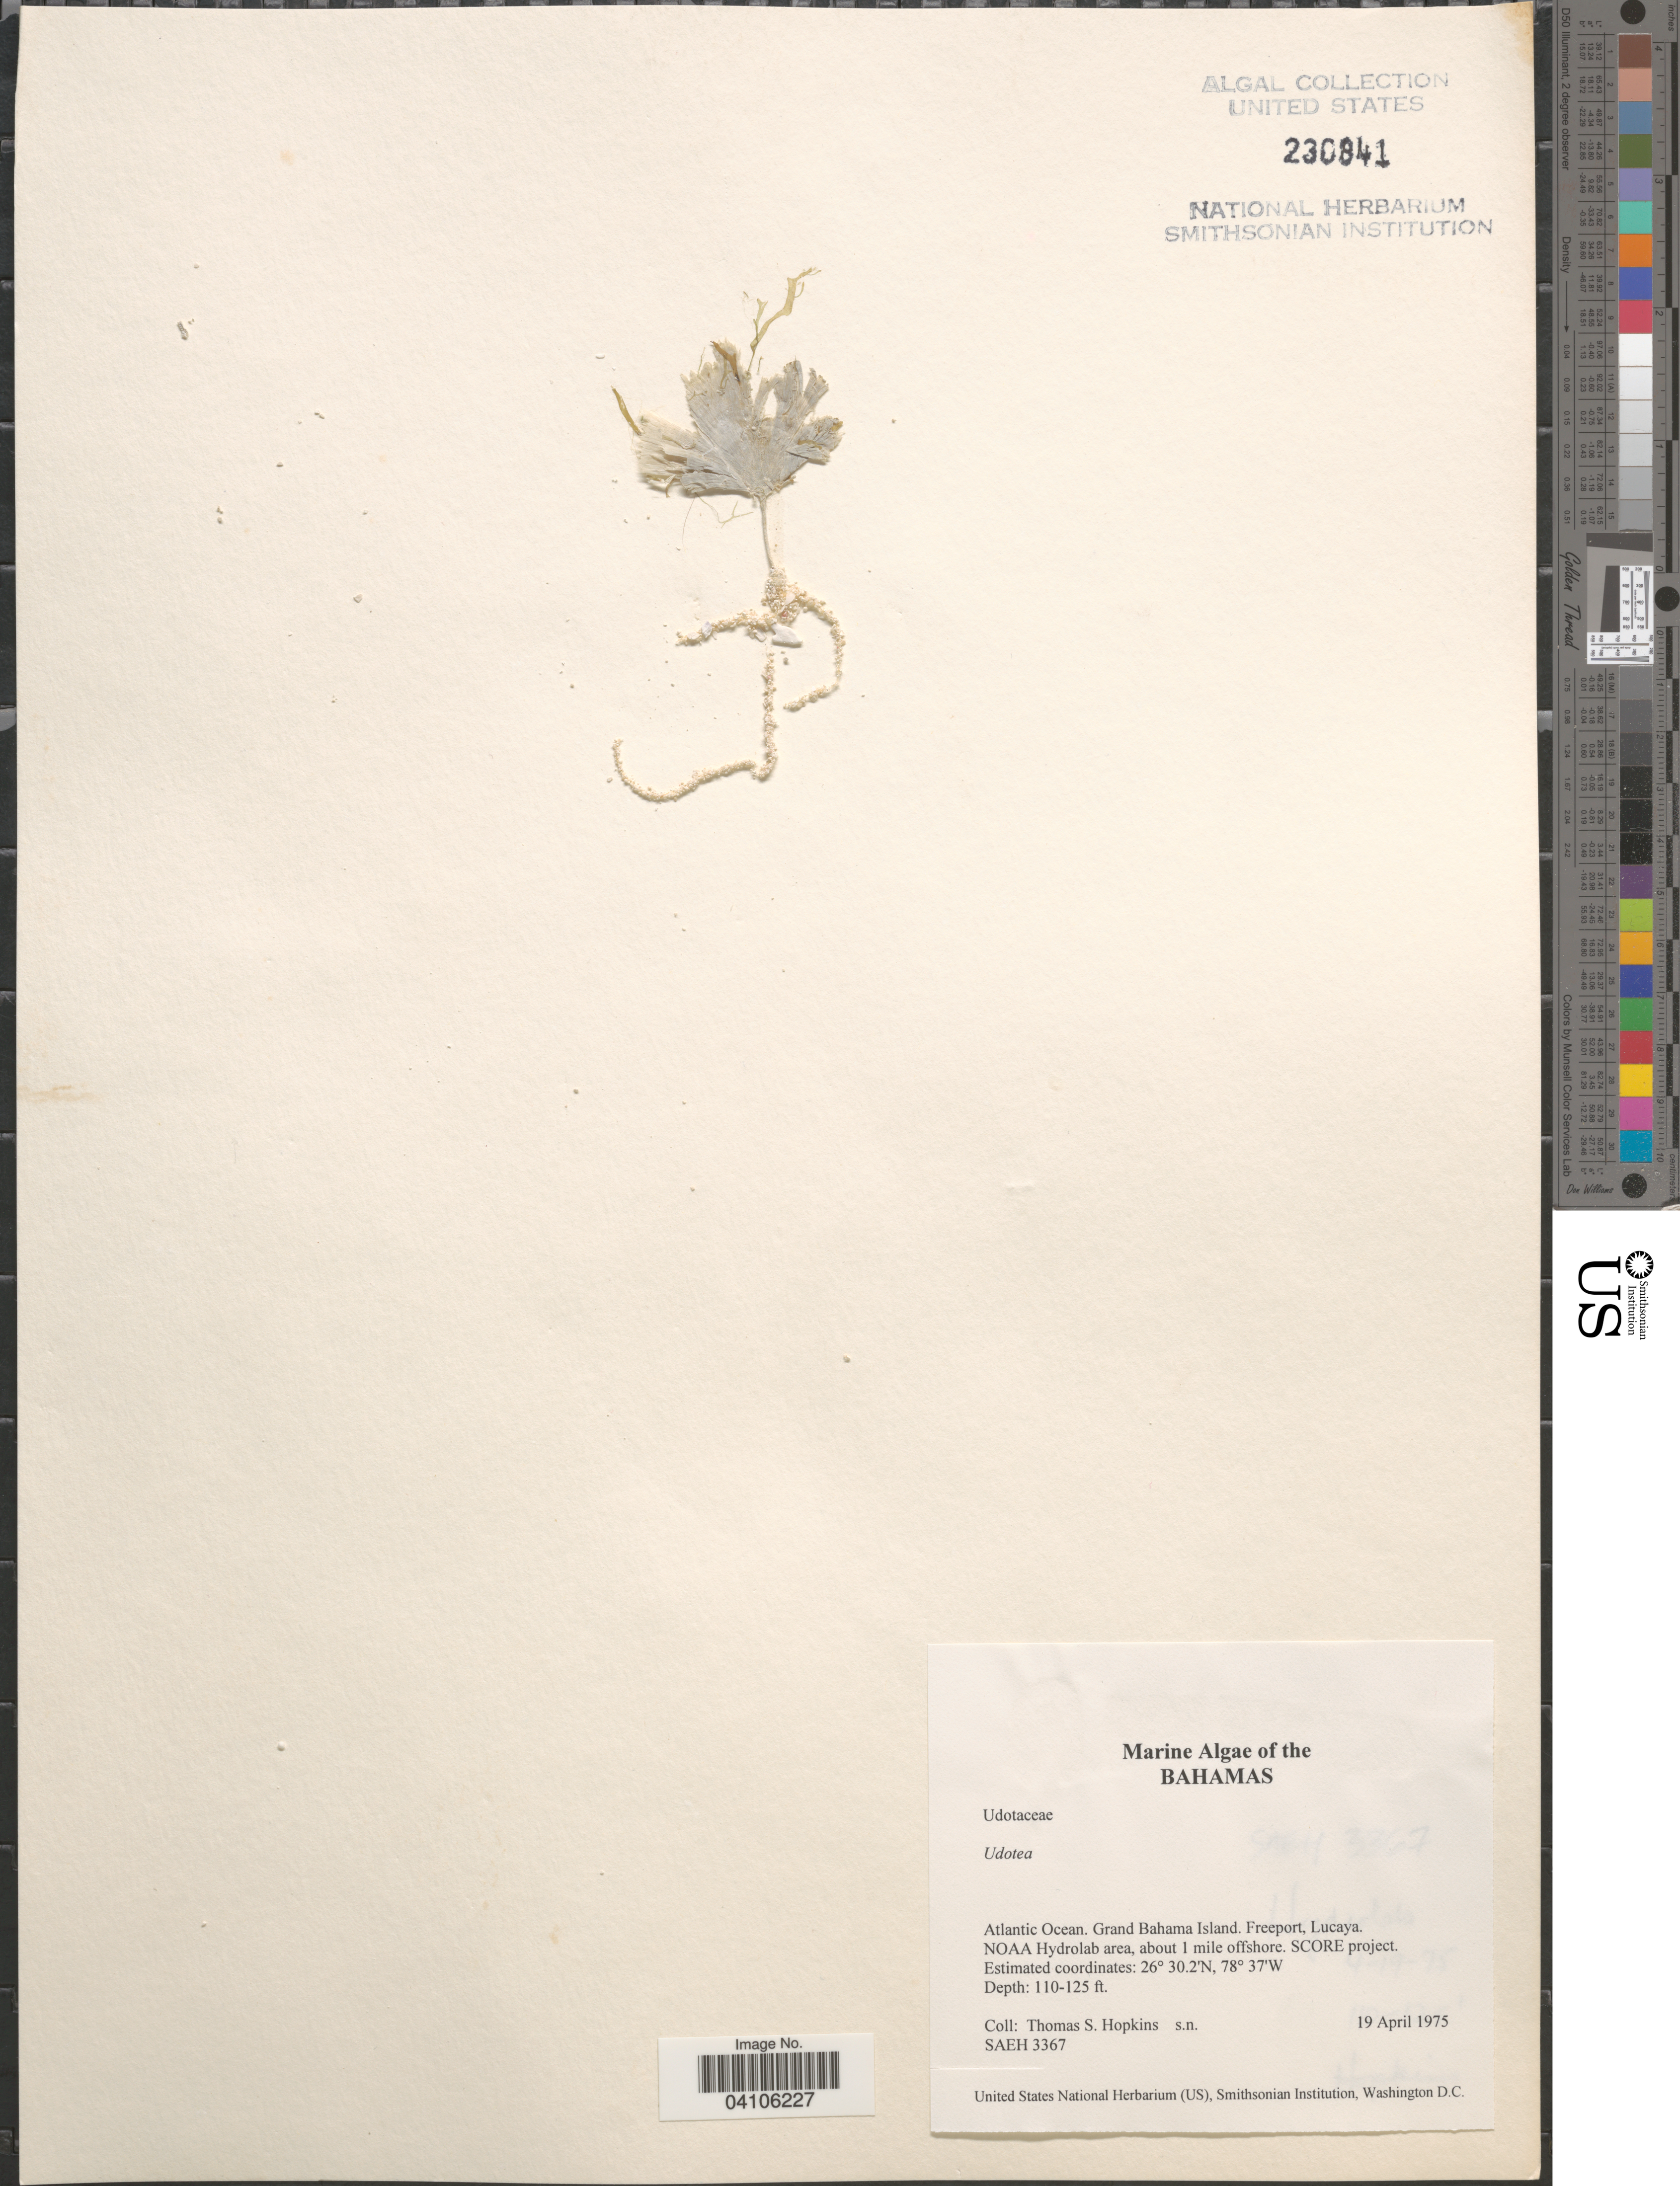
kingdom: Plantae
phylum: Chlorophyta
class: Ulvophyceae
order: Bryopsidales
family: Udoteaceae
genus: Udotea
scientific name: Udotea sp.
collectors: T. Hopkins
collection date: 1975-04-19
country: Bahamas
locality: Atlantic Ocean. Grand Bahama Island. Freeport, Lucaya. NOAA Hydrolab area, about 1 mile offshore. SCORE project.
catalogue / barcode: US 230841